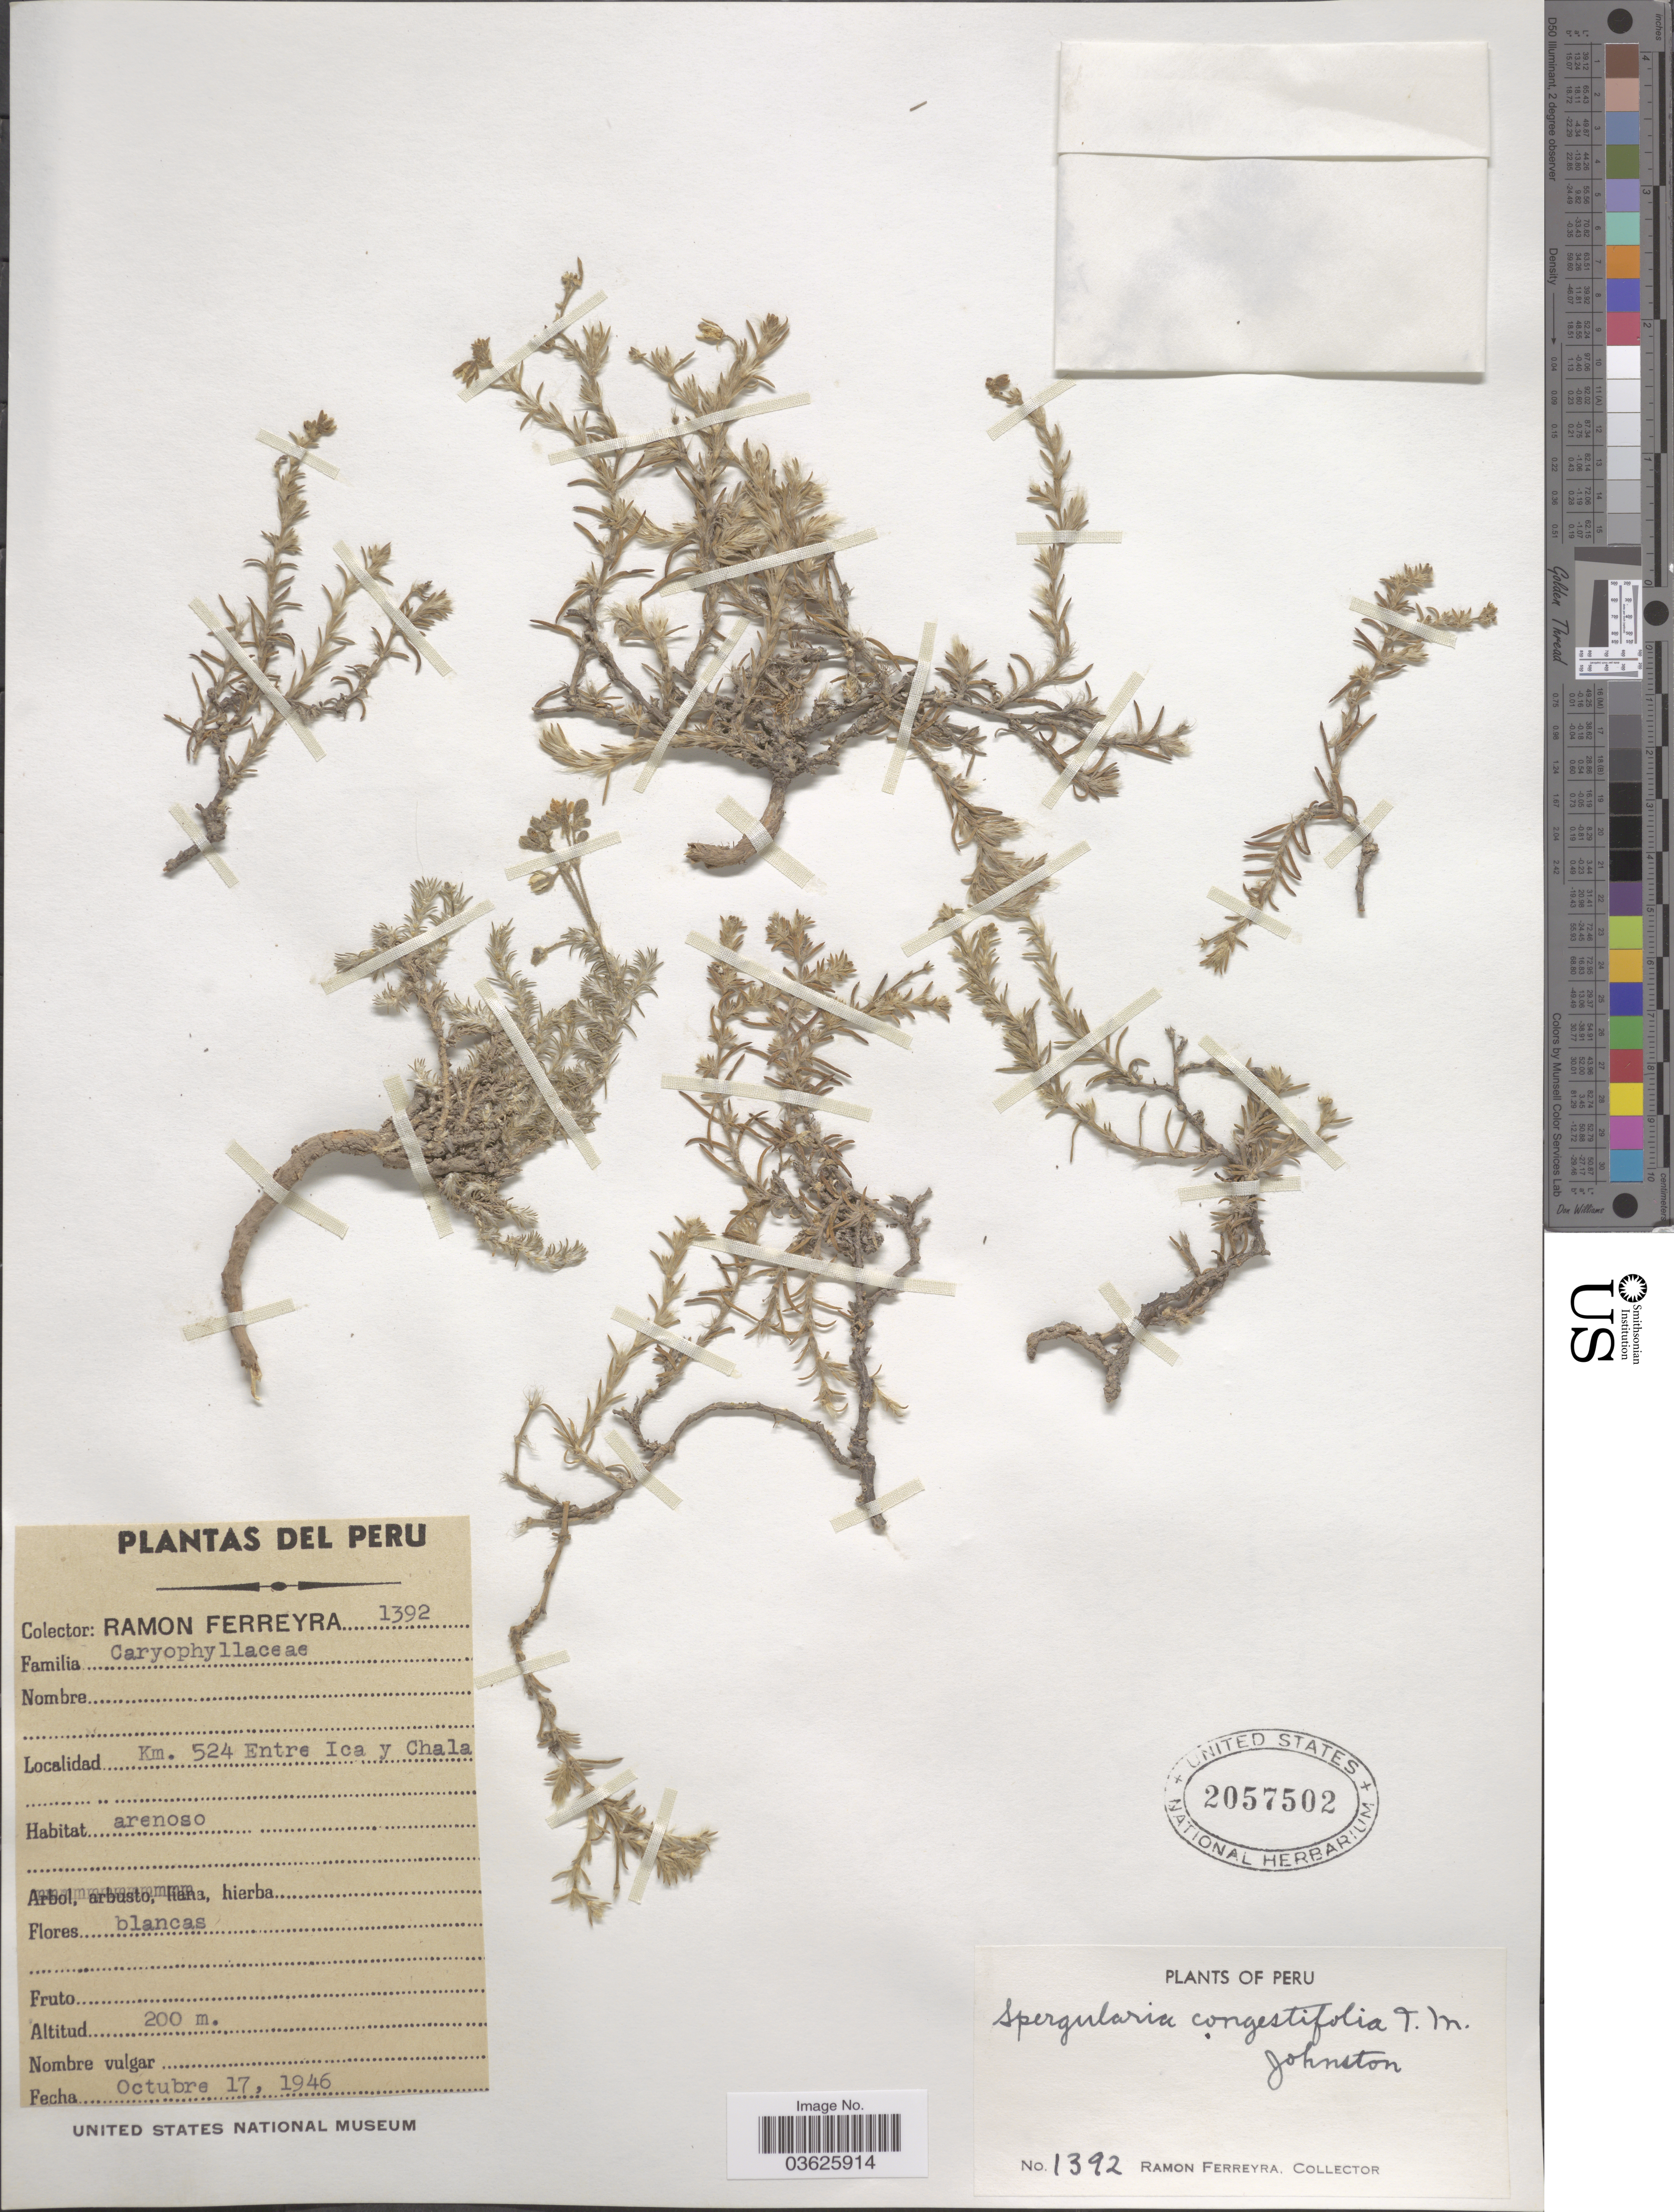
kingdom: Plantae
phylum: Tracheophyta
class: Magnoliopsida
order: Caryophyllales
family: Caryophyllaceae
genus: Spergularia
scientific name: Spergularia congestifolia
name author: I.M. Johnst.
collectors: R. A. Ferreyra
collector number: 1392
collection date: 1946-10-17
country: Peru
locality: Km. 524 Entre Ica y Chala.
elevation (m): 200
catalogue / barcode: US 2057502